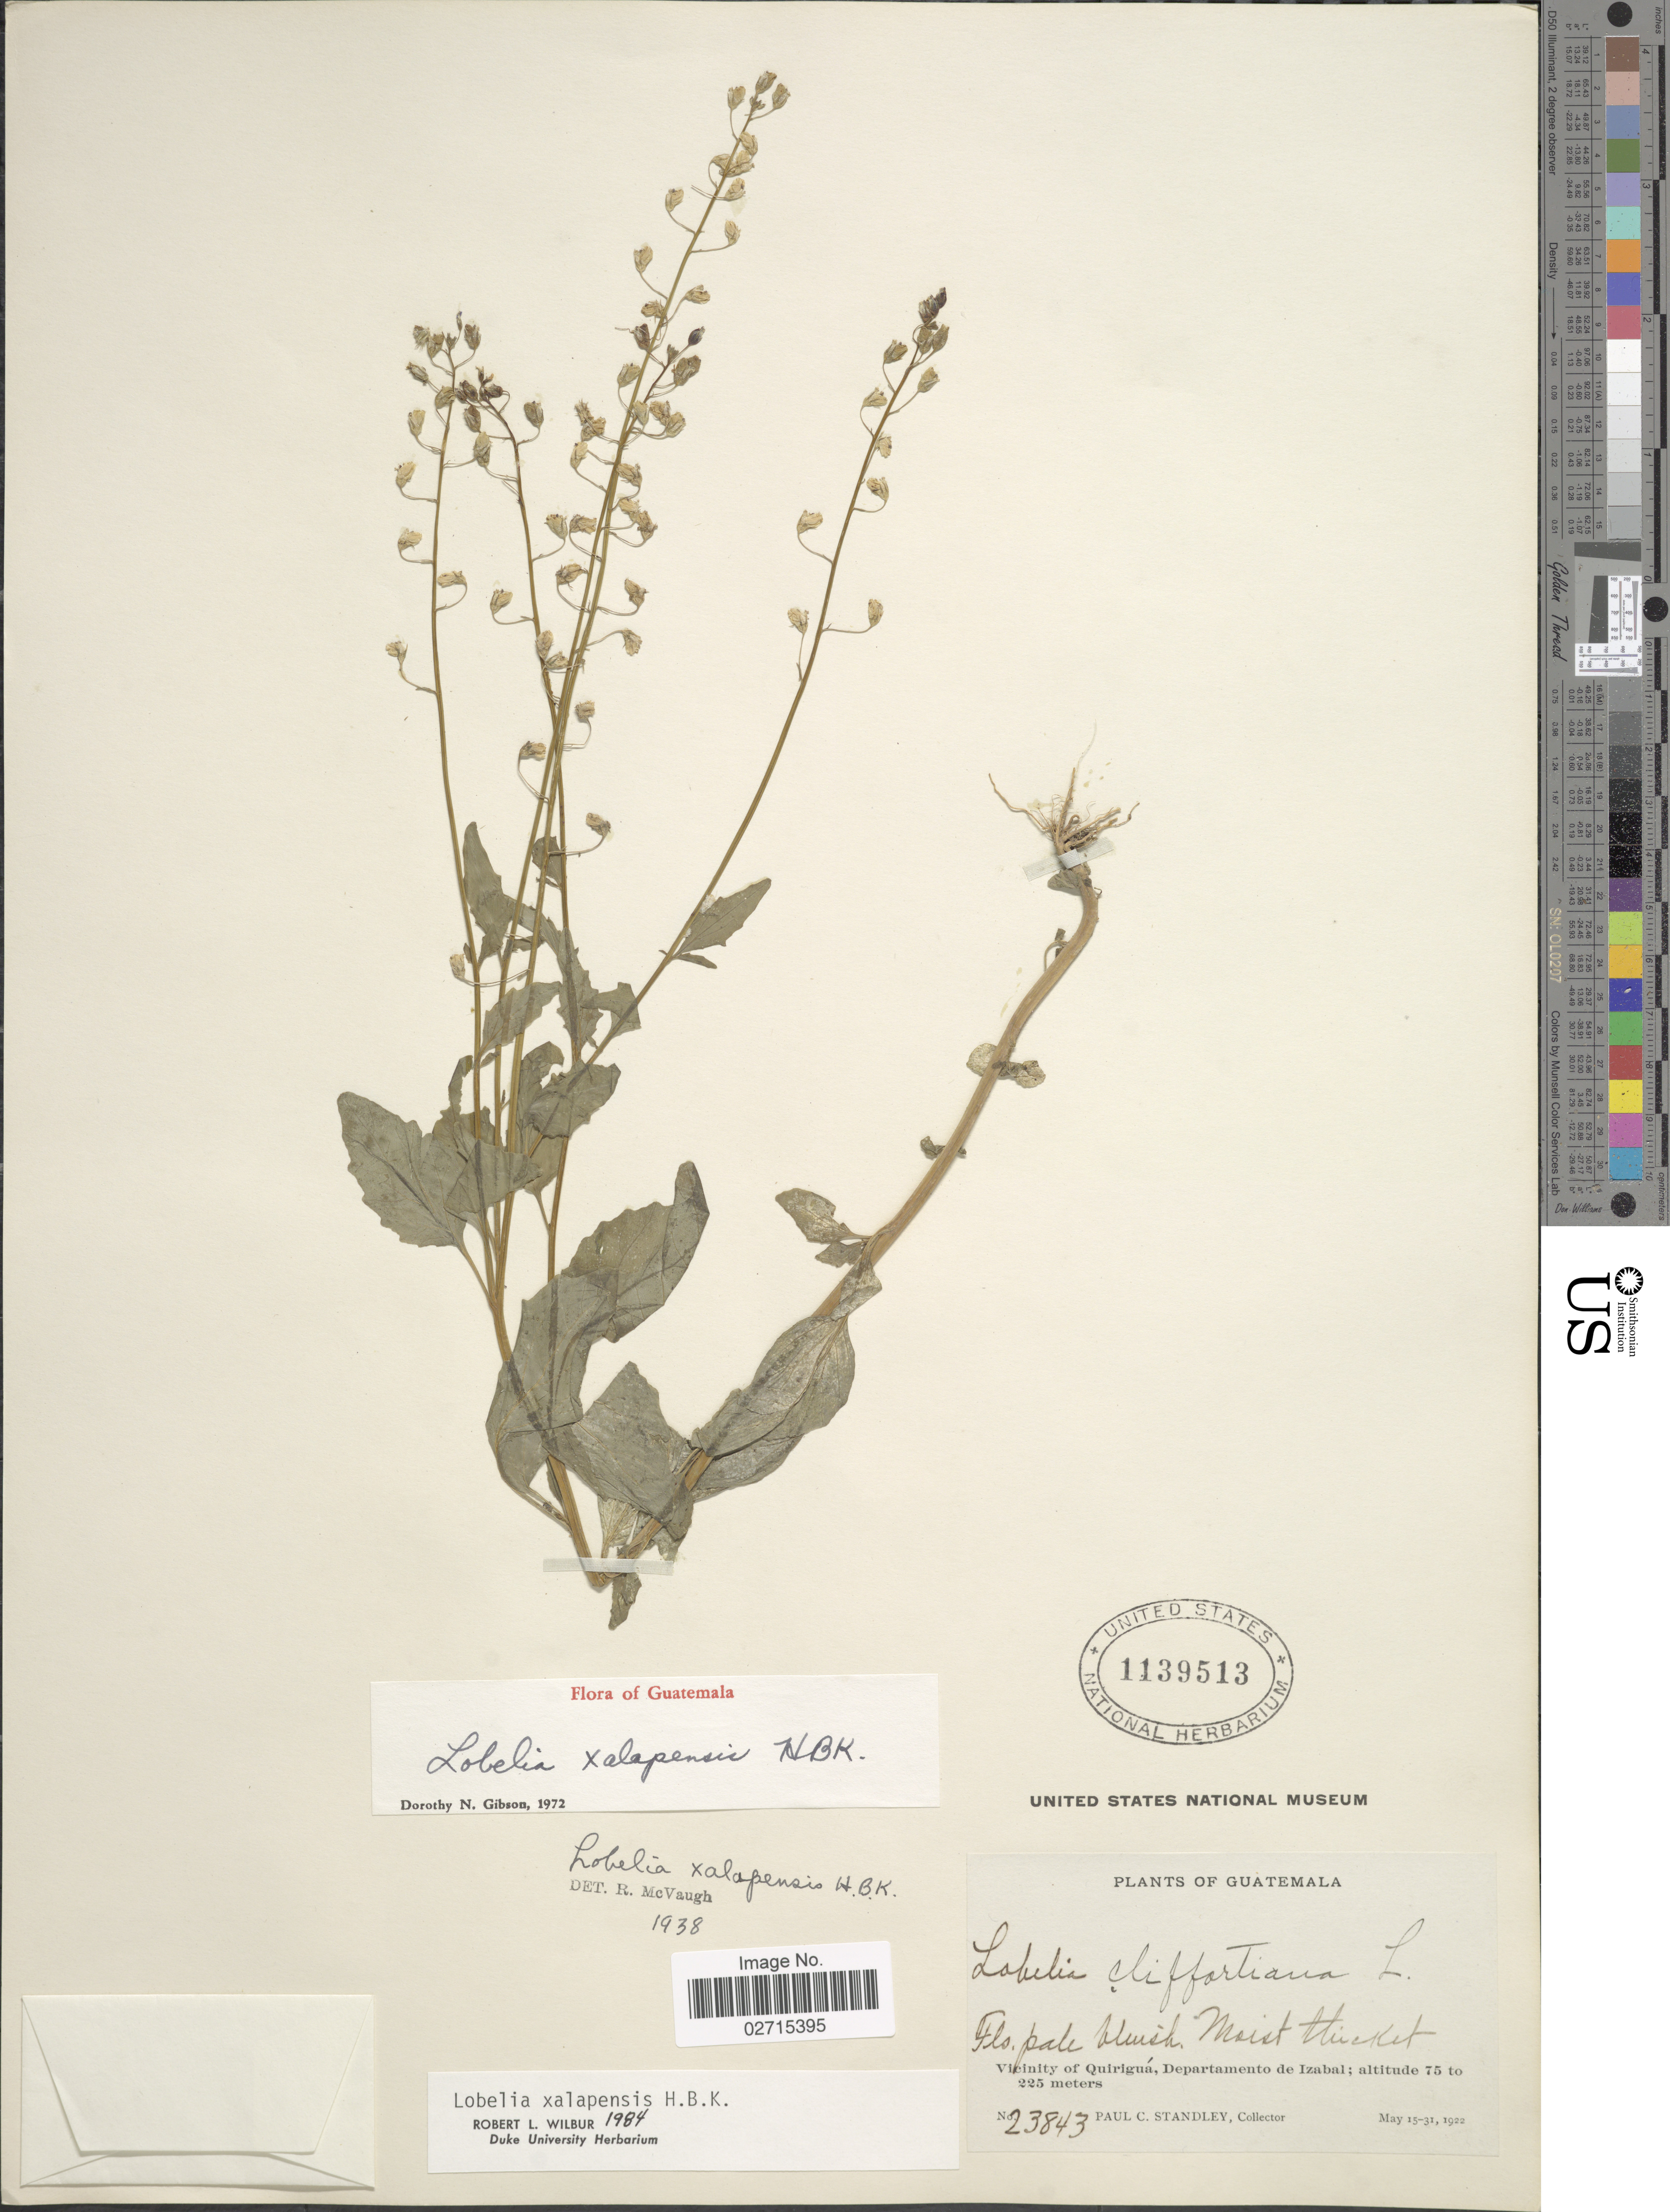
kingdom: Plantae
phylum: Tracheophyta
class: Magnoliopsida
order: Asterales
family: Campanulaceae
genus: Lobelia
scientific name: Lobelia xalapensis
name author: Kunth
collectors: P. C. Standley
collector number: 23843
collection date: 1922-05-15/1922-05-31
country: Guatemala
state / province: Izabal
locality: Vicinity of Quiriguá, Department de Izabal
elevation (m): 75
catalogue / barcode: US 1139513